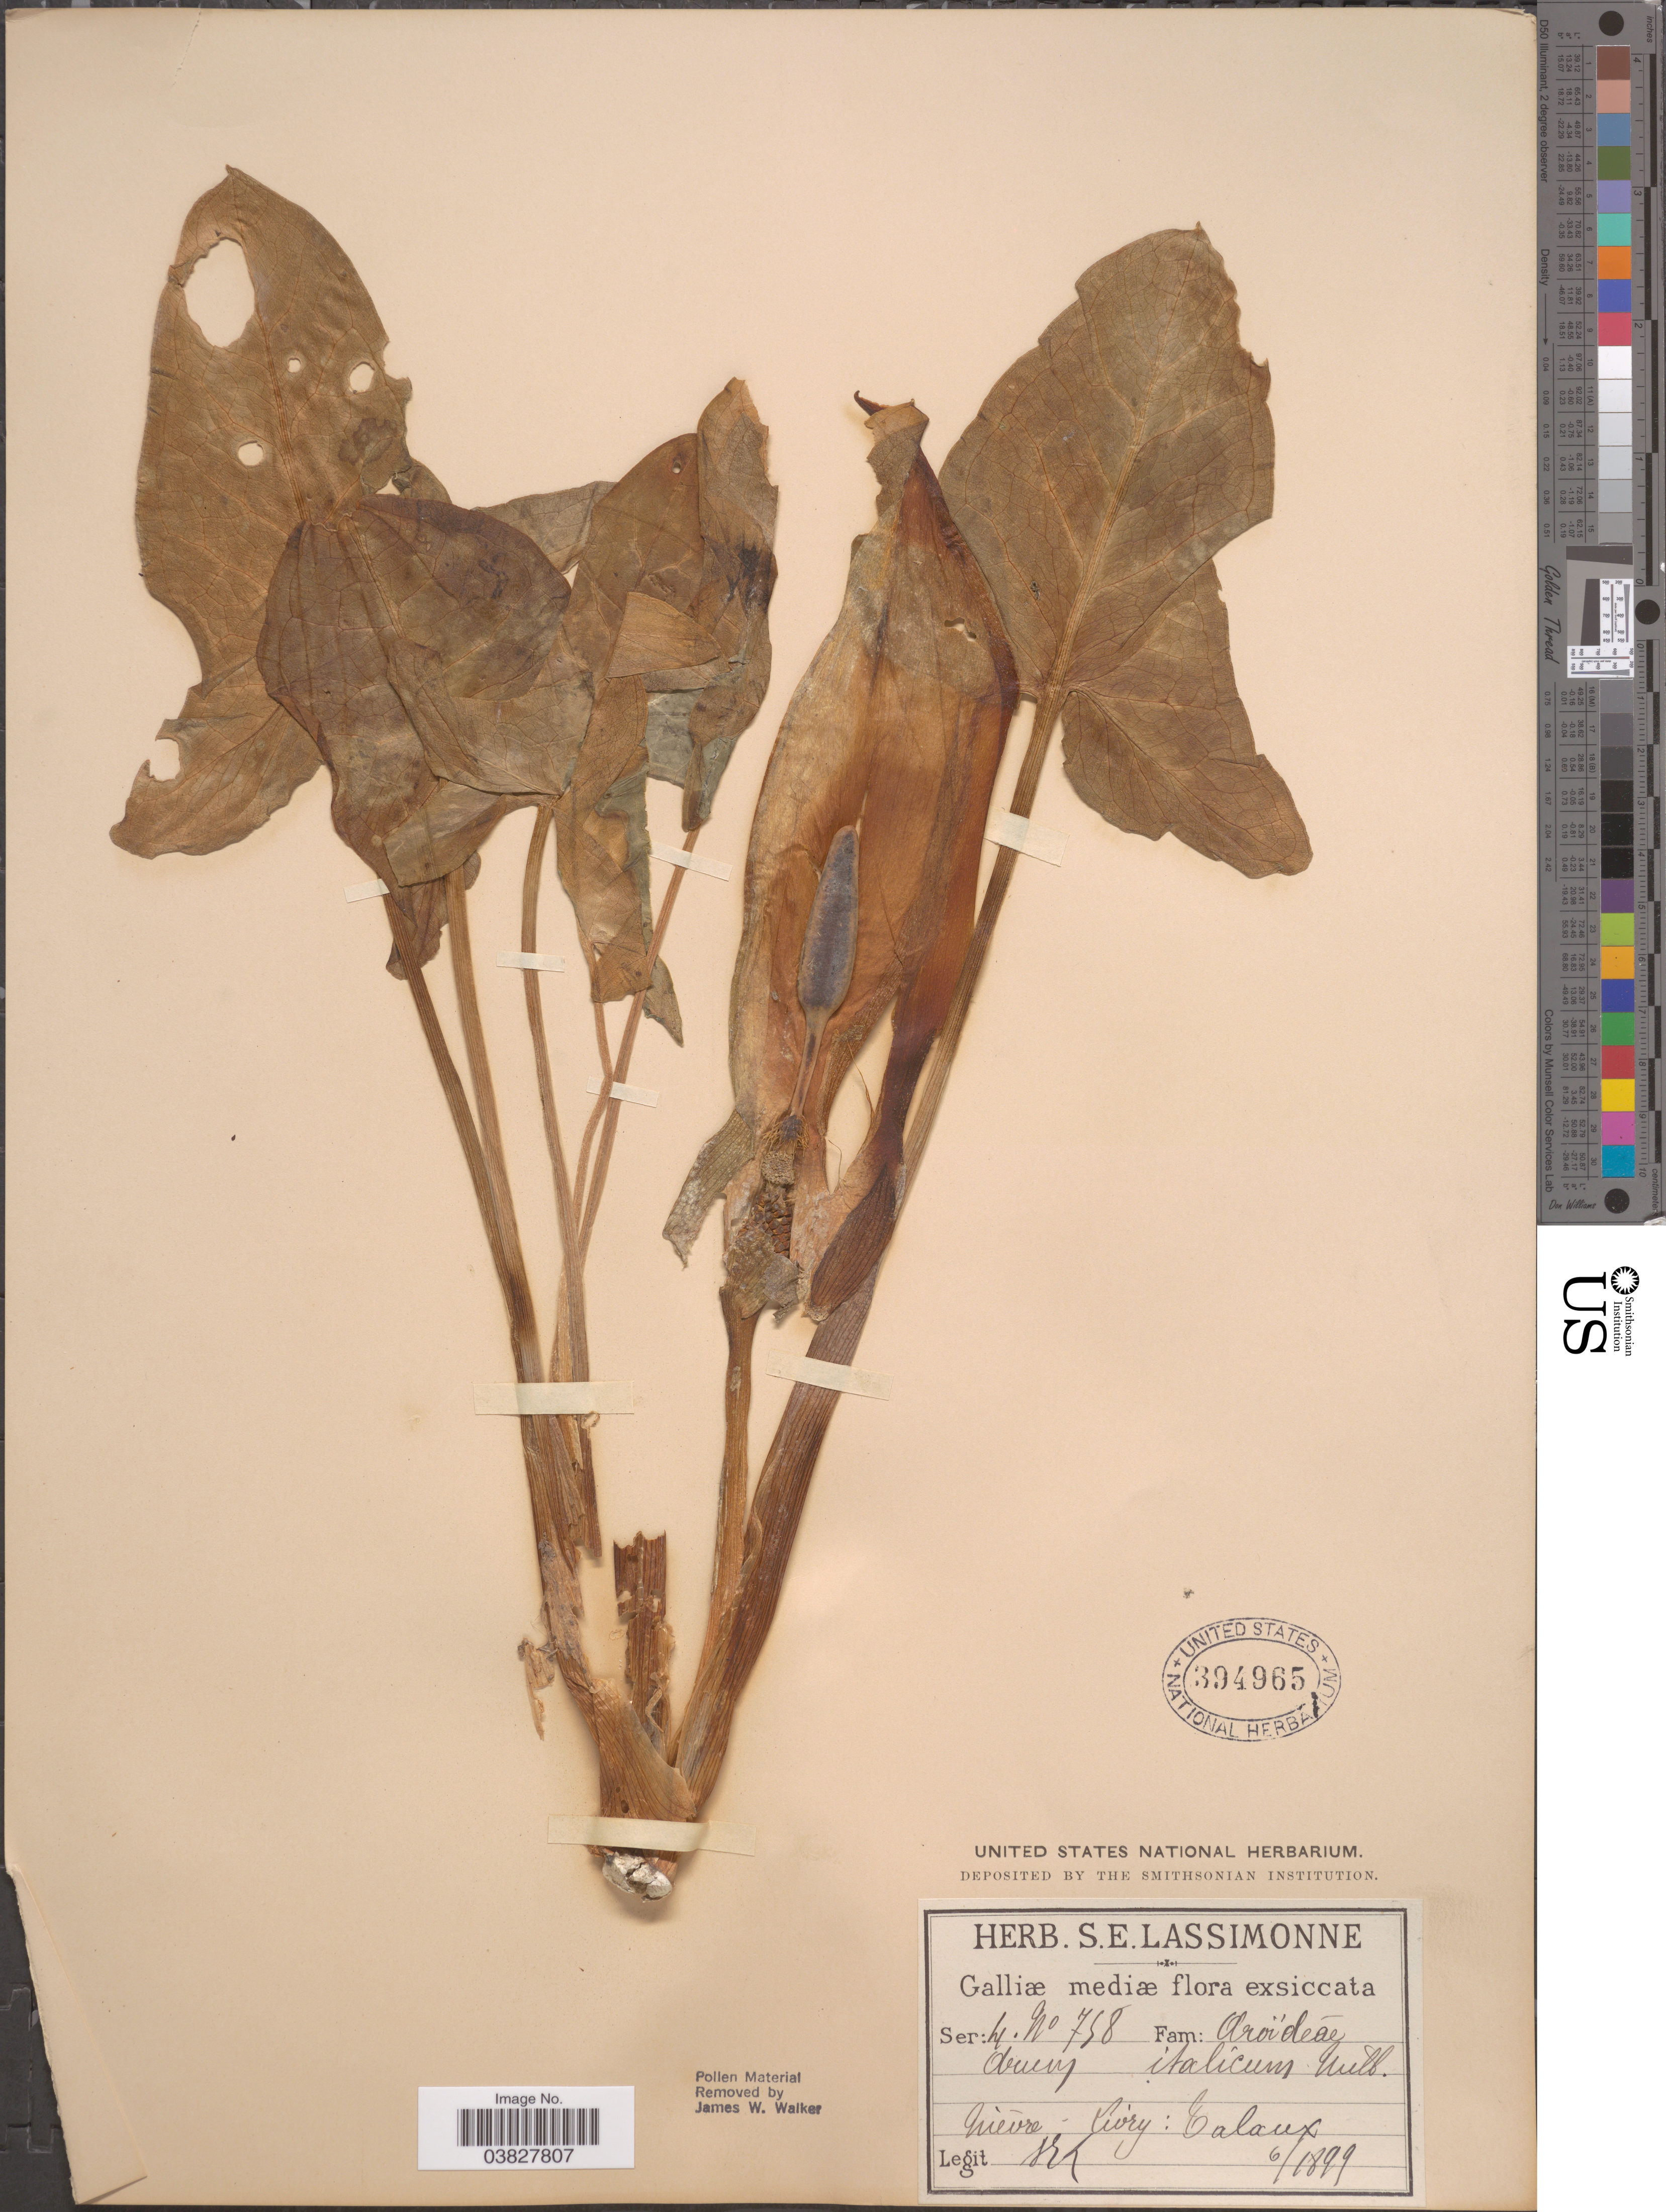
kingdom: Plantae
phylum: Tracheophyta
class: Liliopsida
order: Alismatales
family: Araceae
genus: Arum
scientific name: Arum italicum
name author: Mill.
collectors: S. Lassimonne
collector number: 758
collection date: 1899-06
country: France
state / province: Bourgogne-Franche-Comté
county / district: Nièvre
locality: Galliæ mediæ. Niévre - Livry: Calaux.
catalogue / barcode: US 394965